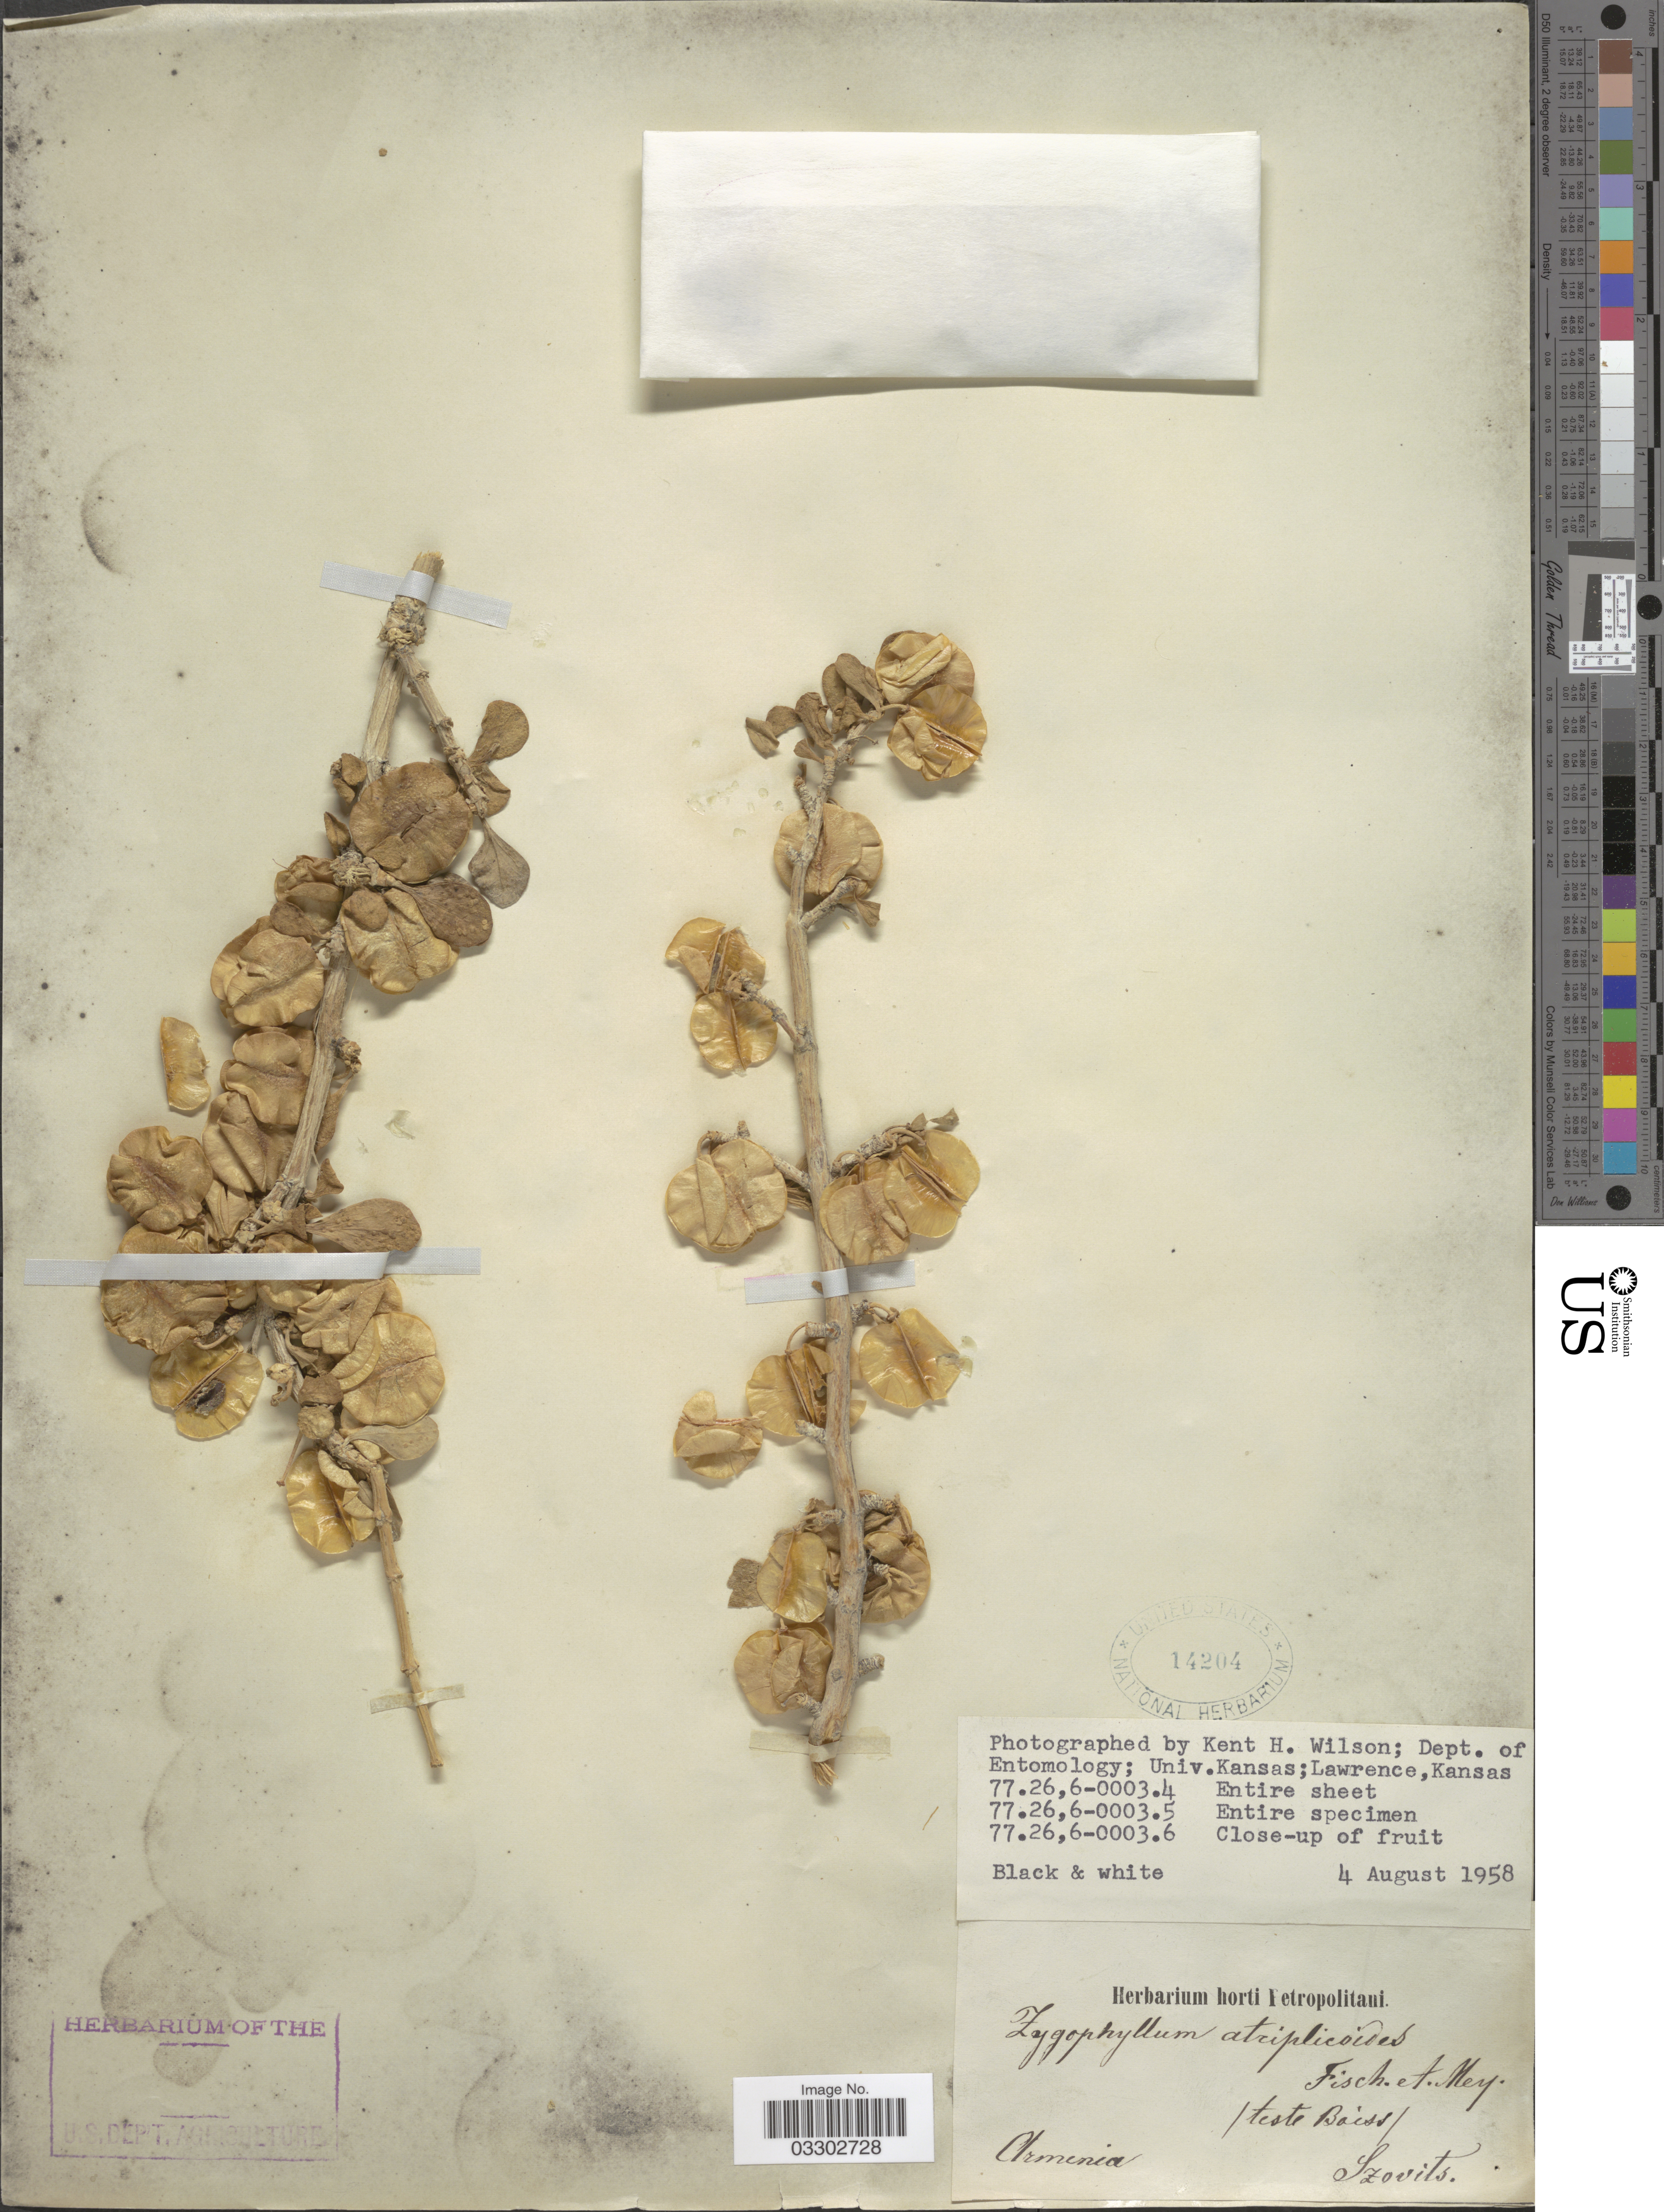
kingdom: Plantae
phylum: Tracheophyta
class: Magnoliopsida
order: Zygophyllales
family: Zygophyllaceae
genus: Zygophyllum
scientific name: Zygophyllum atriplicoides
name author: Fisch. & C.A. Mey.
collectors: Szovits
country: Armenia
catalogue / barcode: US 14204